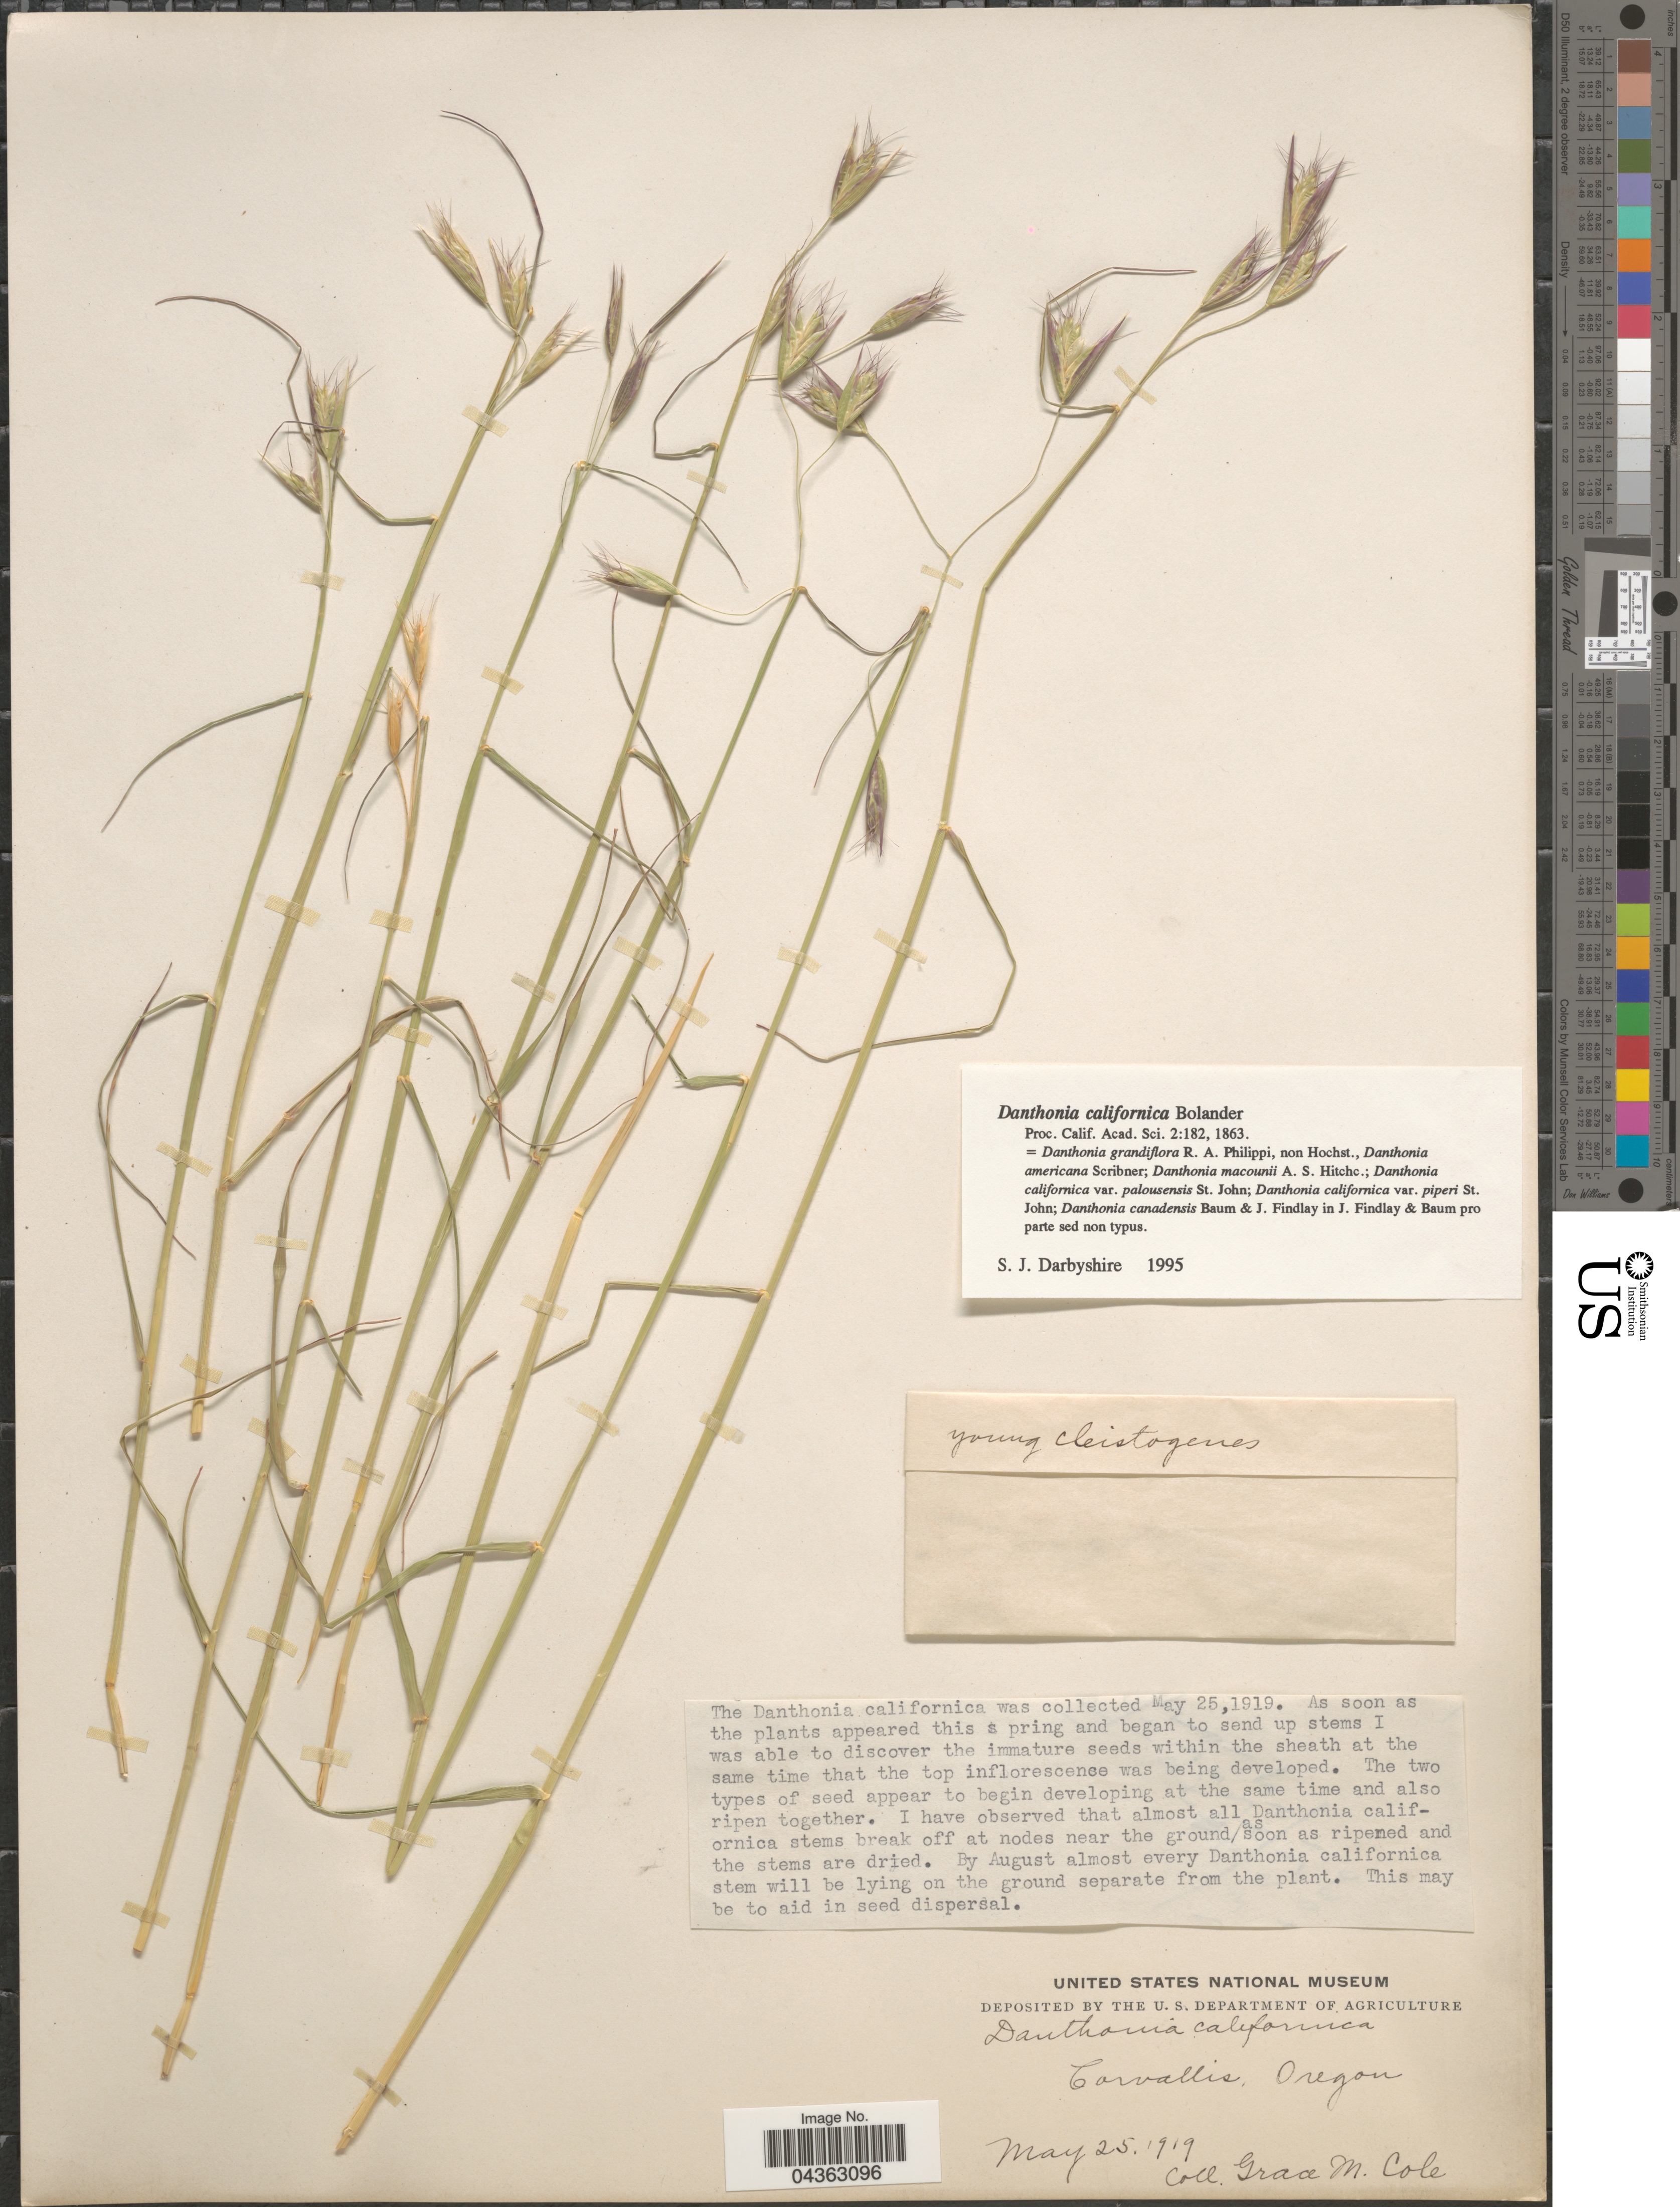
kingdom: Plantae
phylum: Tracheophyta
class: Liliopsida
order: Poales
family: Poaceae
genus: Danthonia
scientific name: Danthonia californica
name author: Bol.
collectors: G. Cole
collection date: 1919-05-25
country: United States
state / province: Oregon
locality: Corvallis